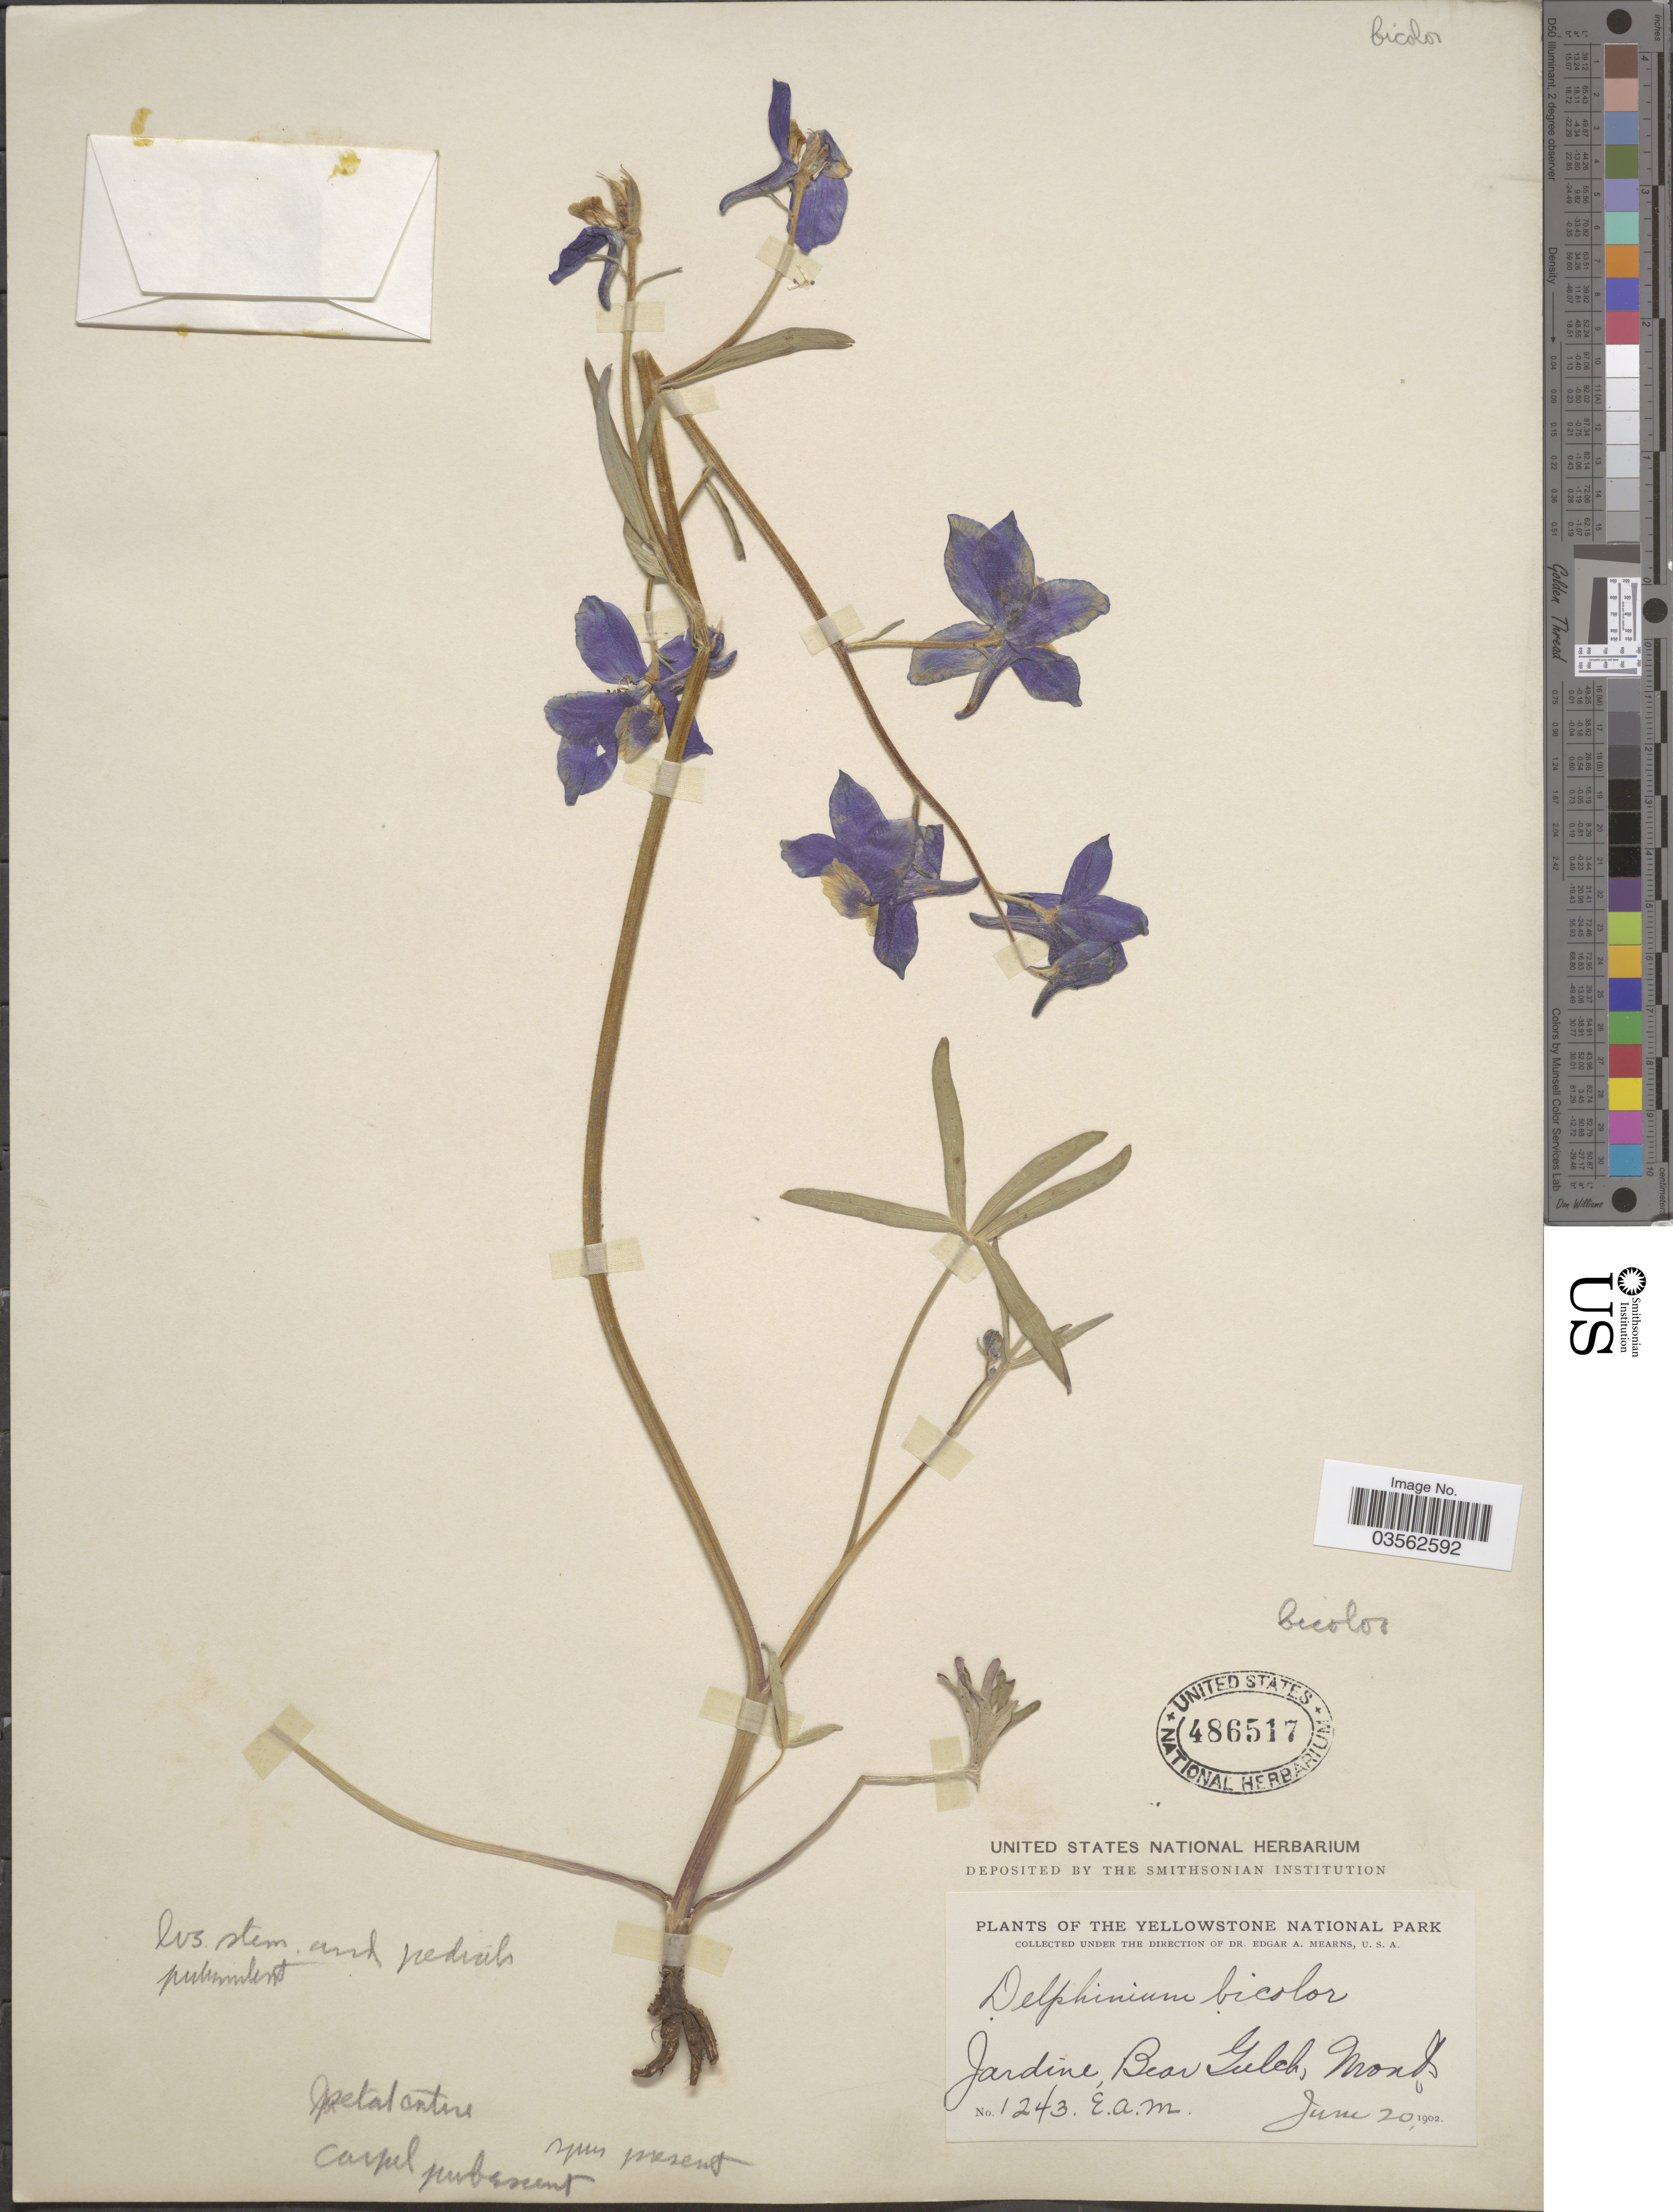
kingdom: Plantae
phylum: Tracheophyta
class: Magnoliopsida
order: Ranunculales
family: Ranunculaceae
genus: Delphinium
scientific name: Delphinium bicolor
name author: Nutt.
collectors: E. A. Mearns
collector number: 1243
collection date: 1902-06-20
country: United States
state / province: Montana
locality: The Yellowstone National Park. Jardine, Bear Gulch.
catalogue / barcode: US 486517